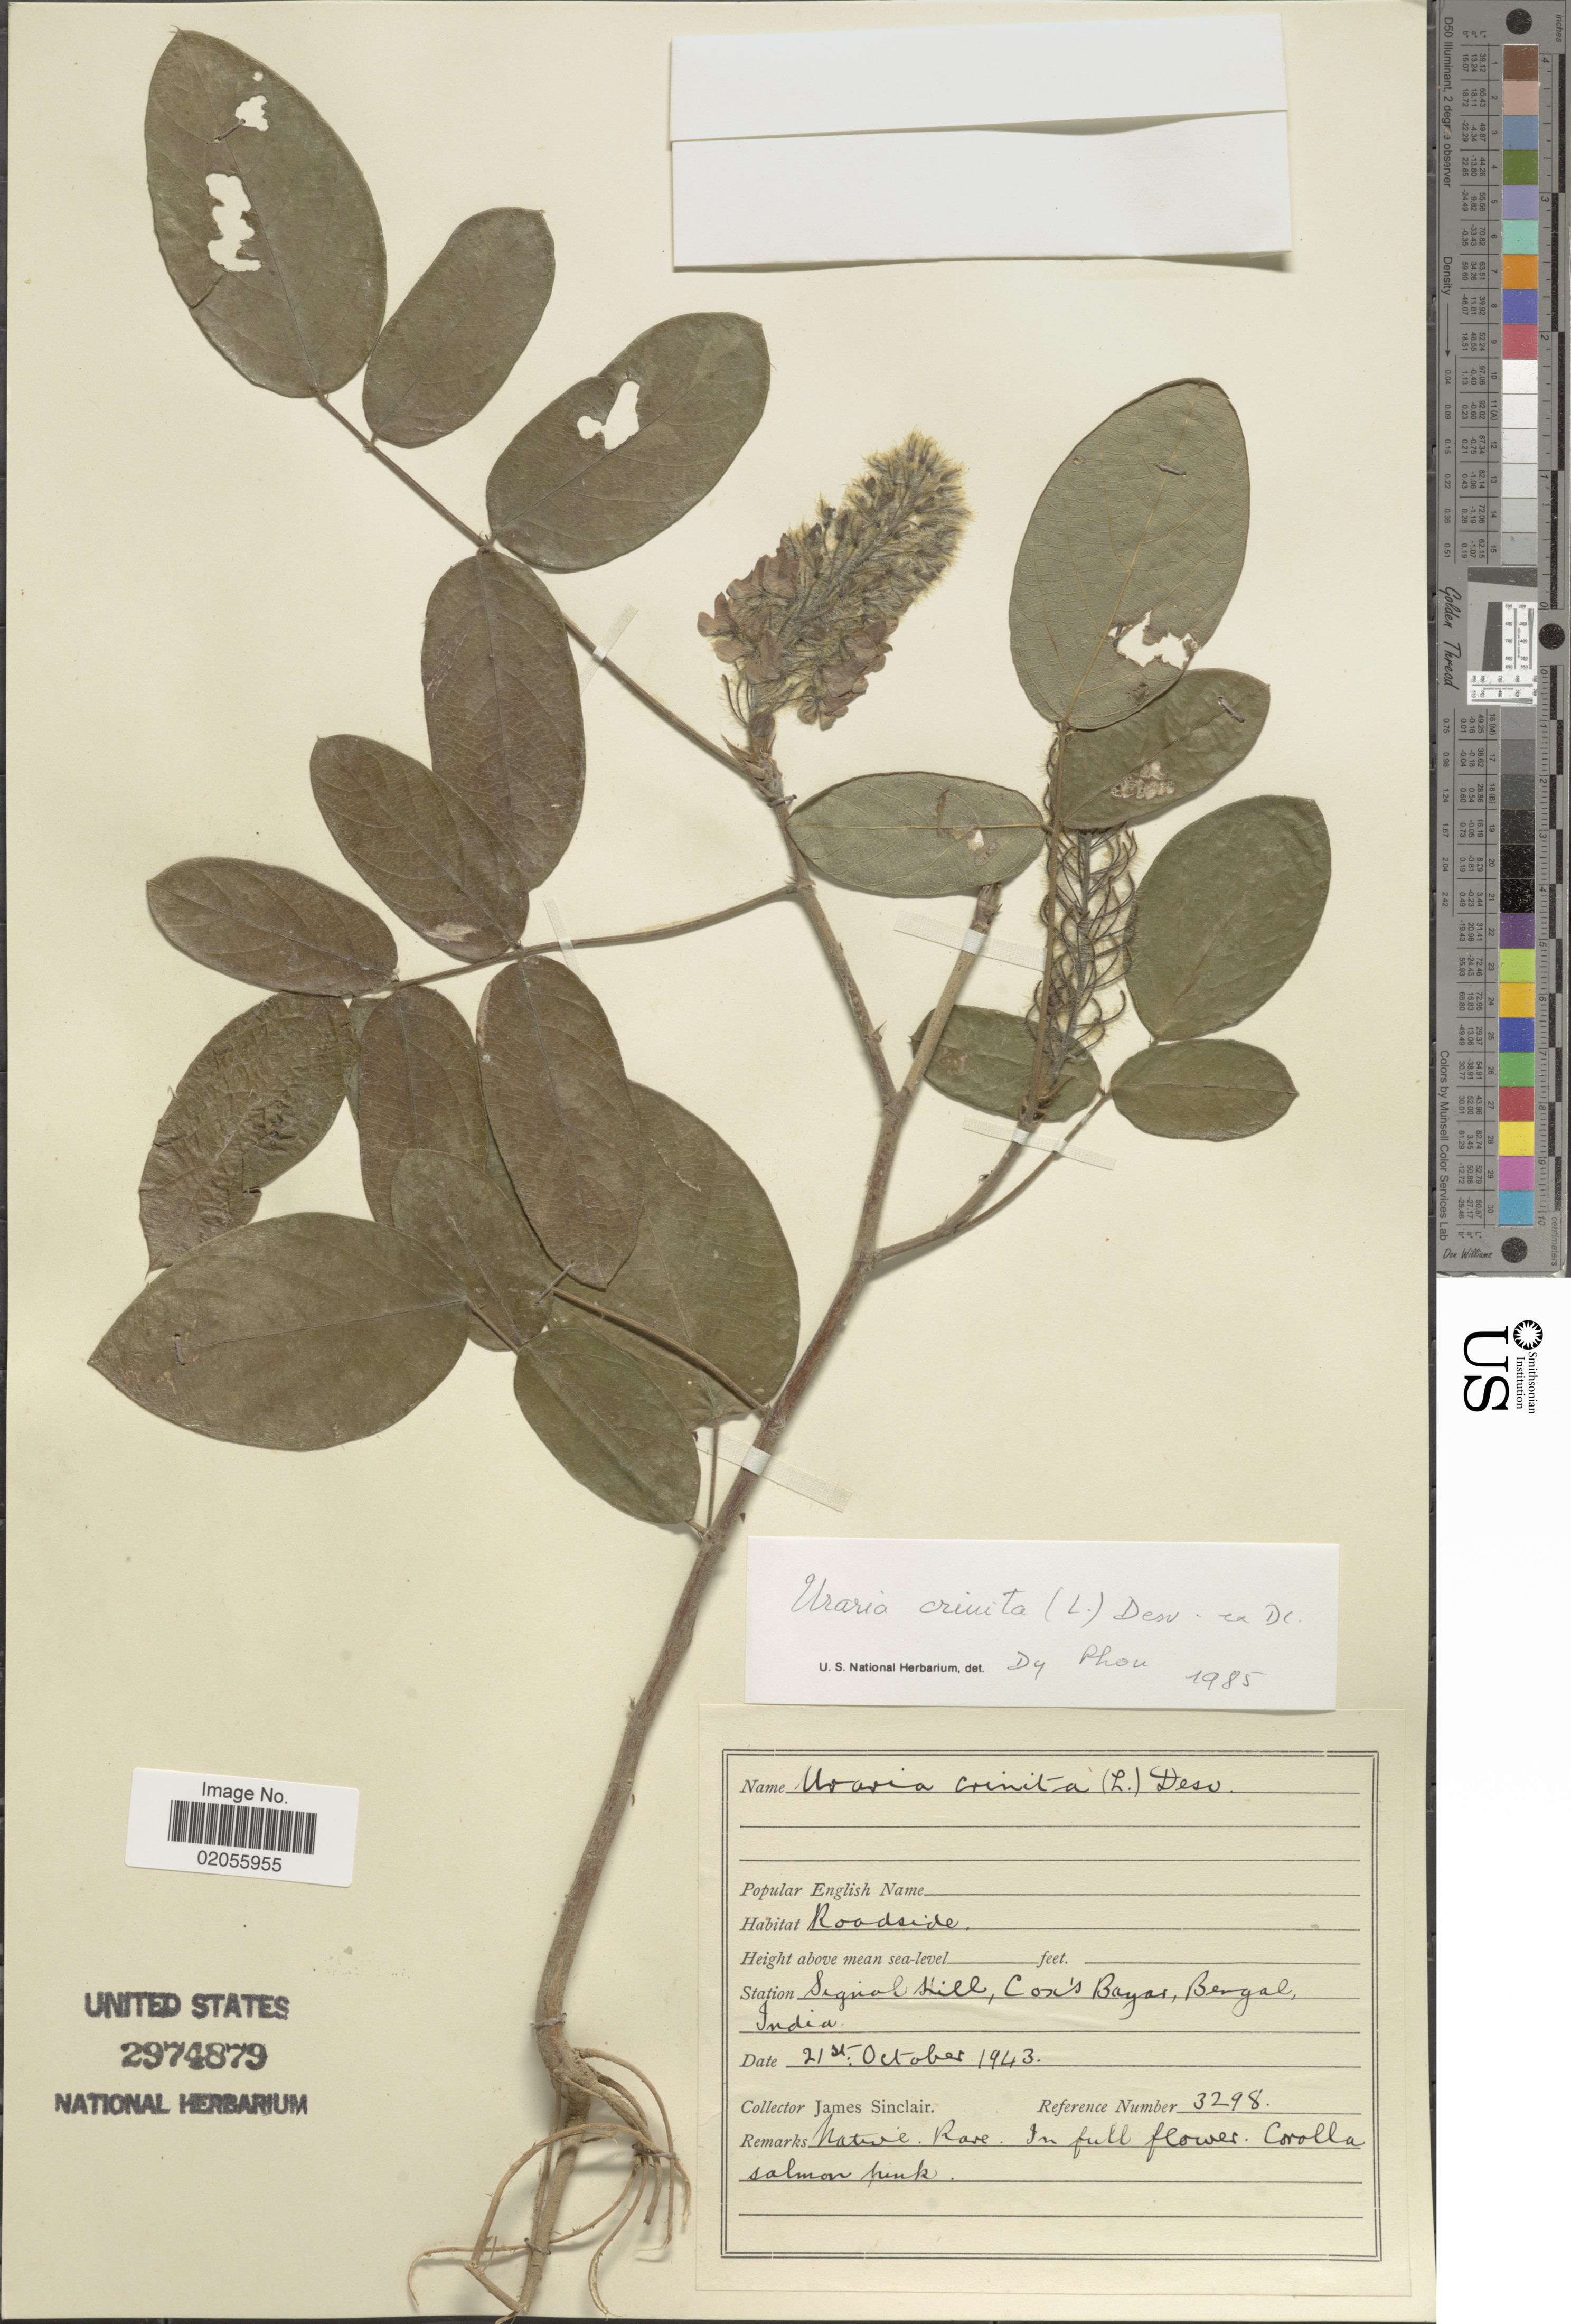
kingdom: Plantae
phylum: Tracheophyta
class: Magnoliopsida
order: Fabales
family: Fabaceae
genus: Uraria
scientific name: Uraria crinita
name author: (L.) Desv.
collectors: J. Sinclair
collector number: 3298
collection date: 1943-10-21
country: Bangladesh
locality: Signal Hill, Cox's Bazar, Bengal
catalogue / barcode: US 2974879